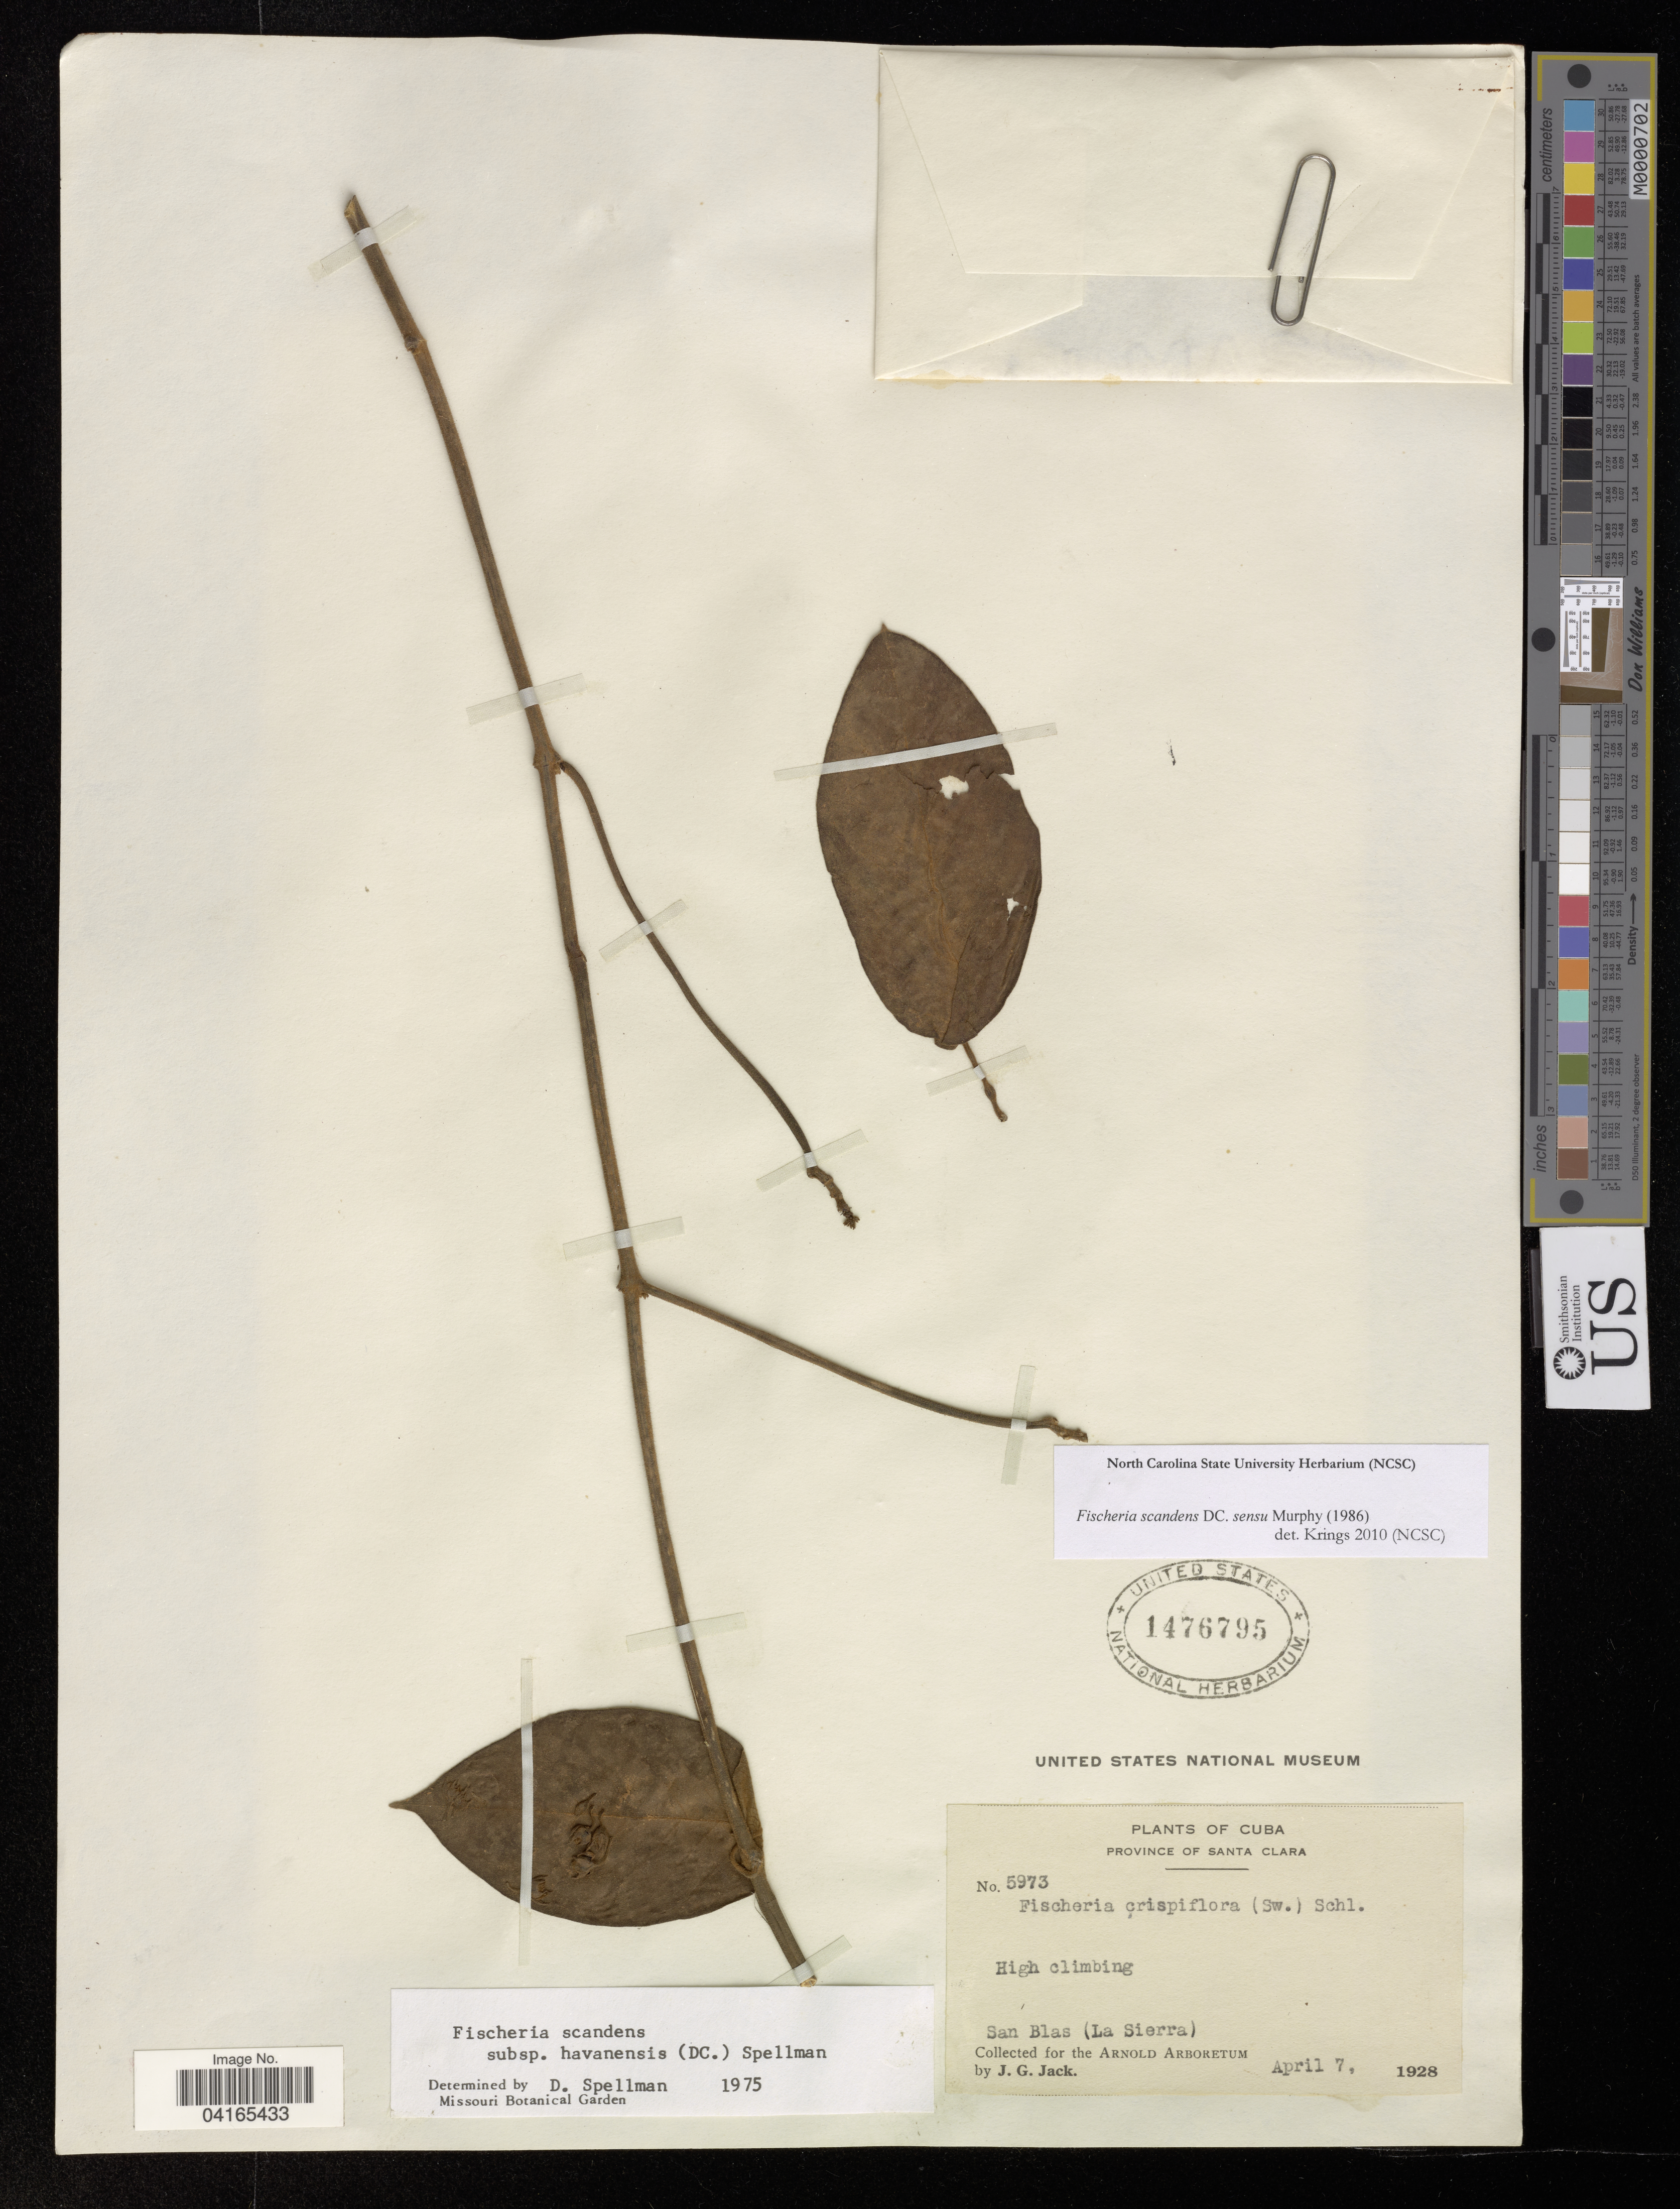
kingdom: Plantae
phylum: Tracheophyta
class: Magnoliopsida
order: Gentianales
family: Apocynaceae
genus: Fischeria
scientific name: Fischeria scandens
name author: DC.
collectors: J. Jack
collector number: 5973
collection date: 1928-04-07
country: Cuba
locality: Province of Santa Clara, San Blas (La Sierra).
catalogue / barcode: US 1476795